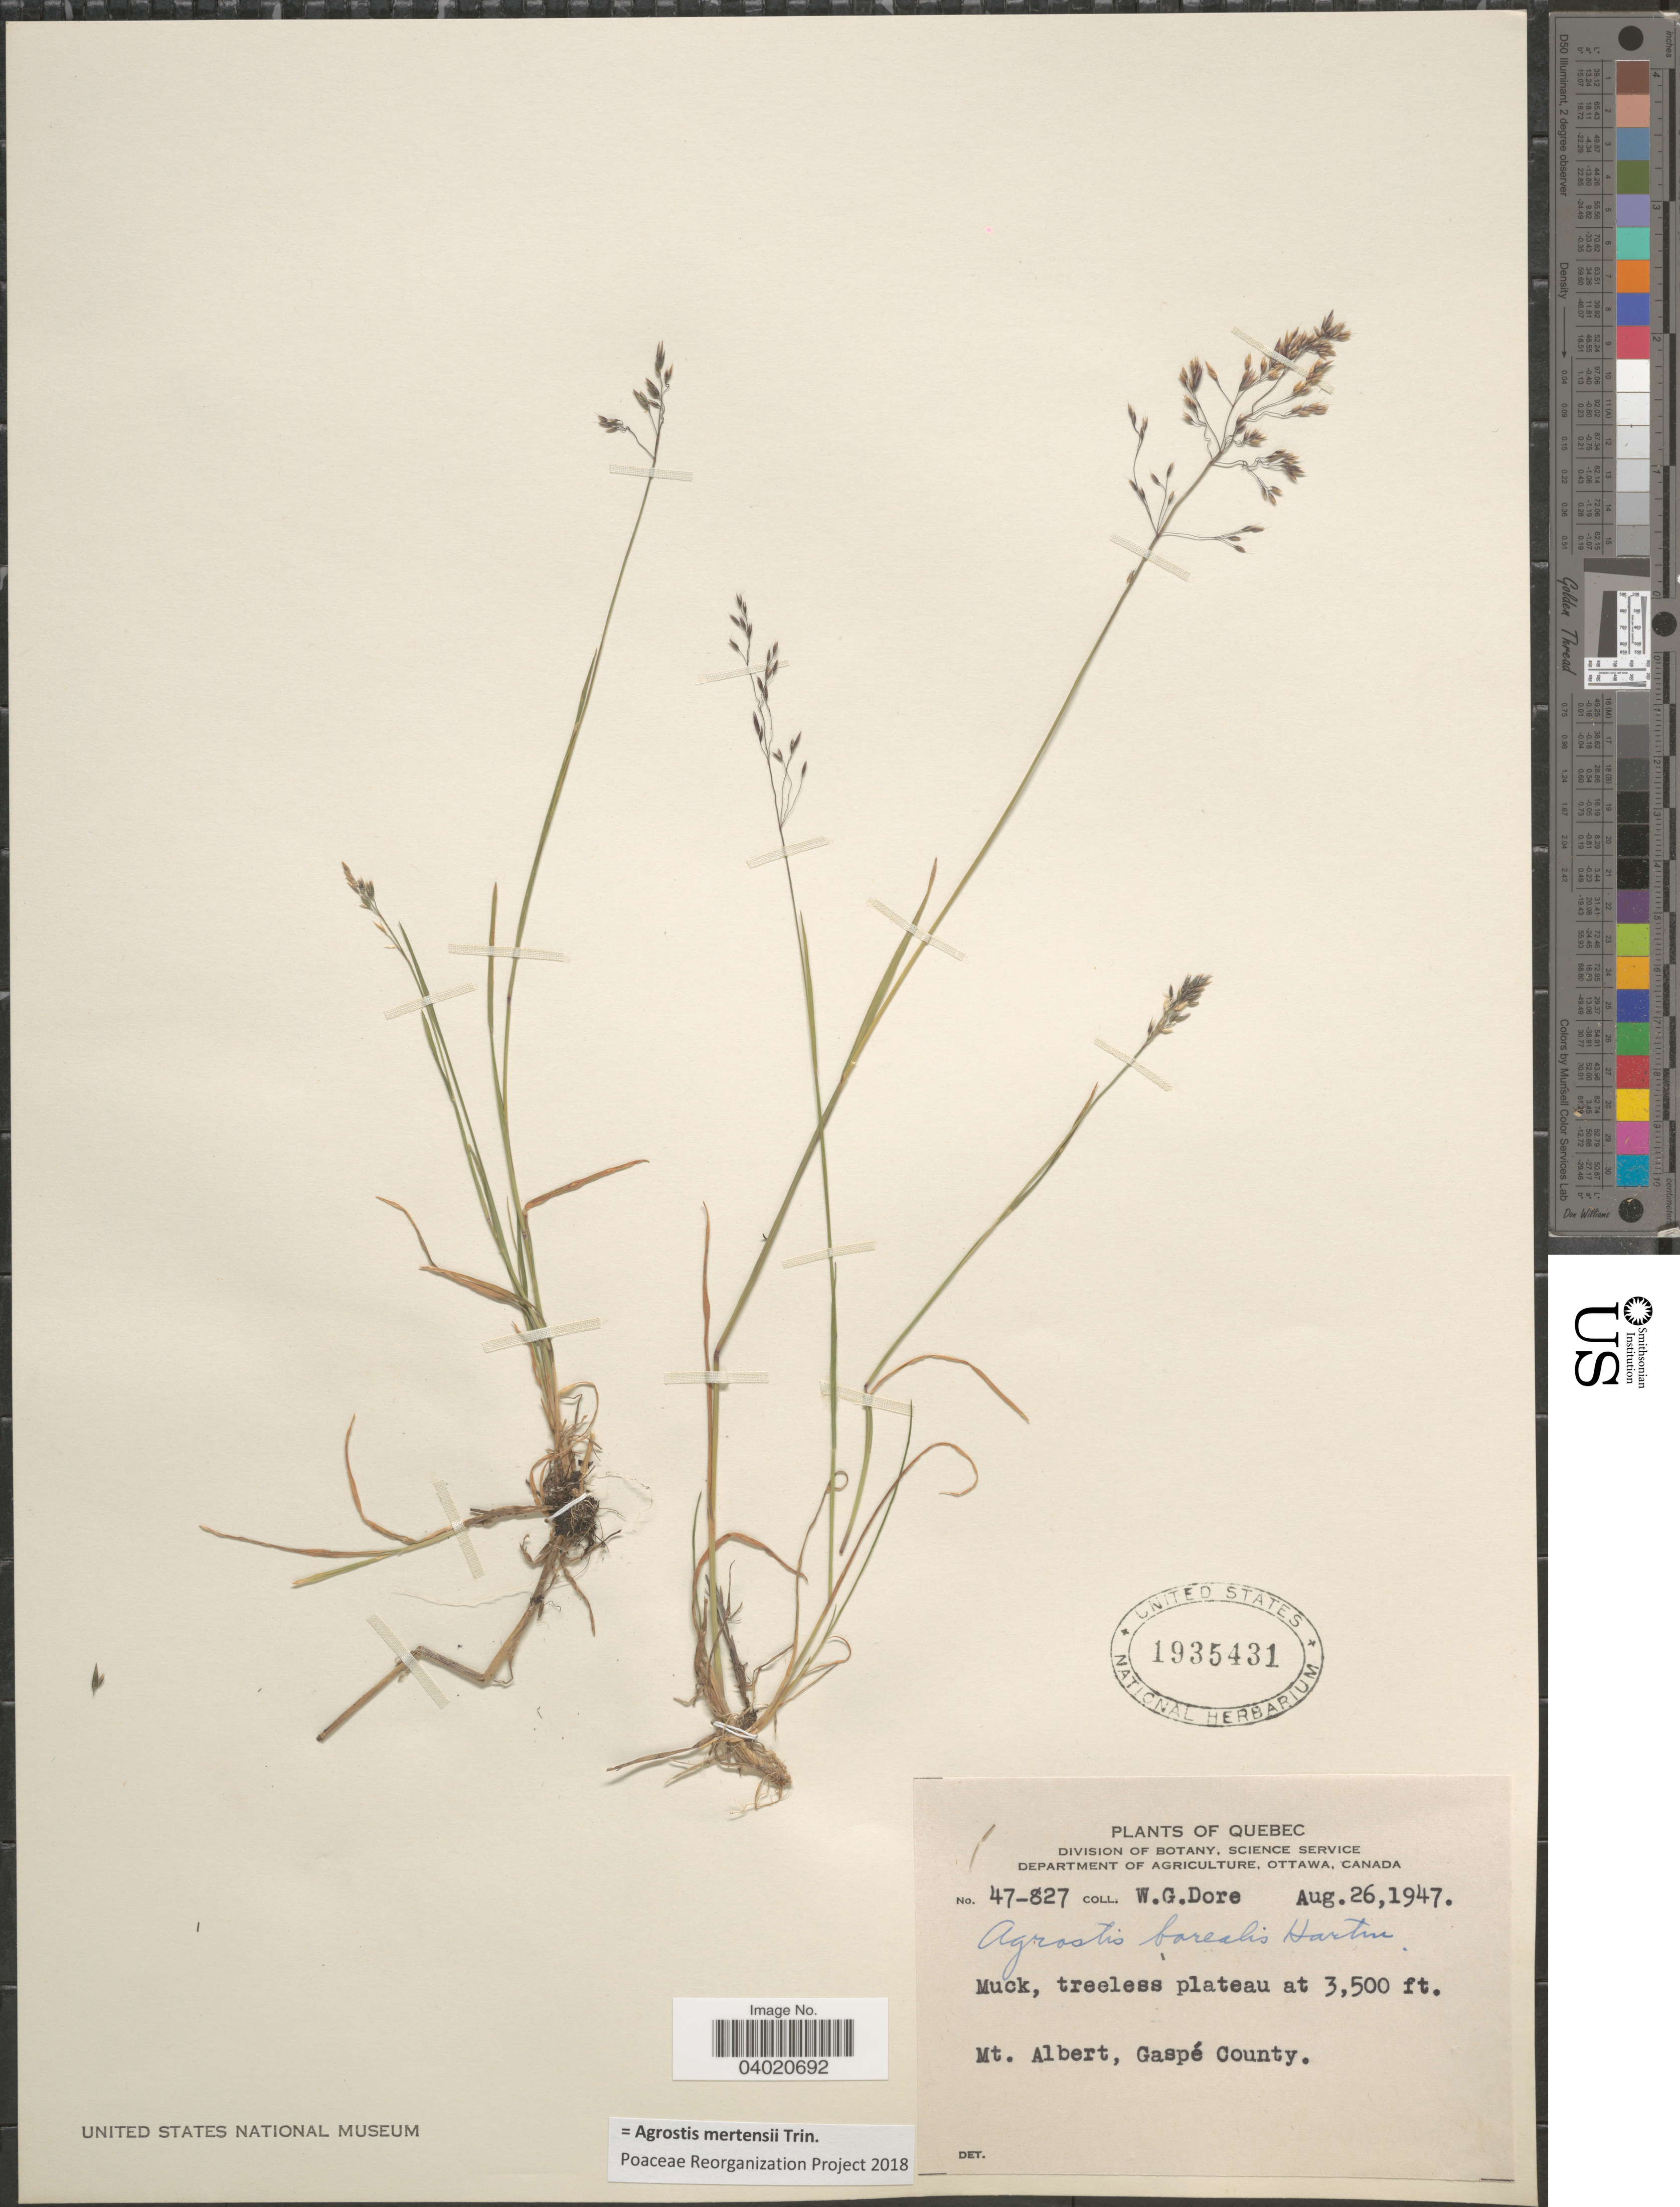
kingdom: Plantae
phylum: Tracheophyta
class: Liliopsida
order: Poales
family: Poaceae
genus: Agrostis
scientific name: Agrostis mertensii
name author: Trin.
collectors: W. Dore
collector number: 47-827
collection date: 1947-08-26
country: Canada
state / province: Quebec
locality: Mt. Albert, Gaspé County.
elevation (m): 1067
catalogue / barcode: US 1935431